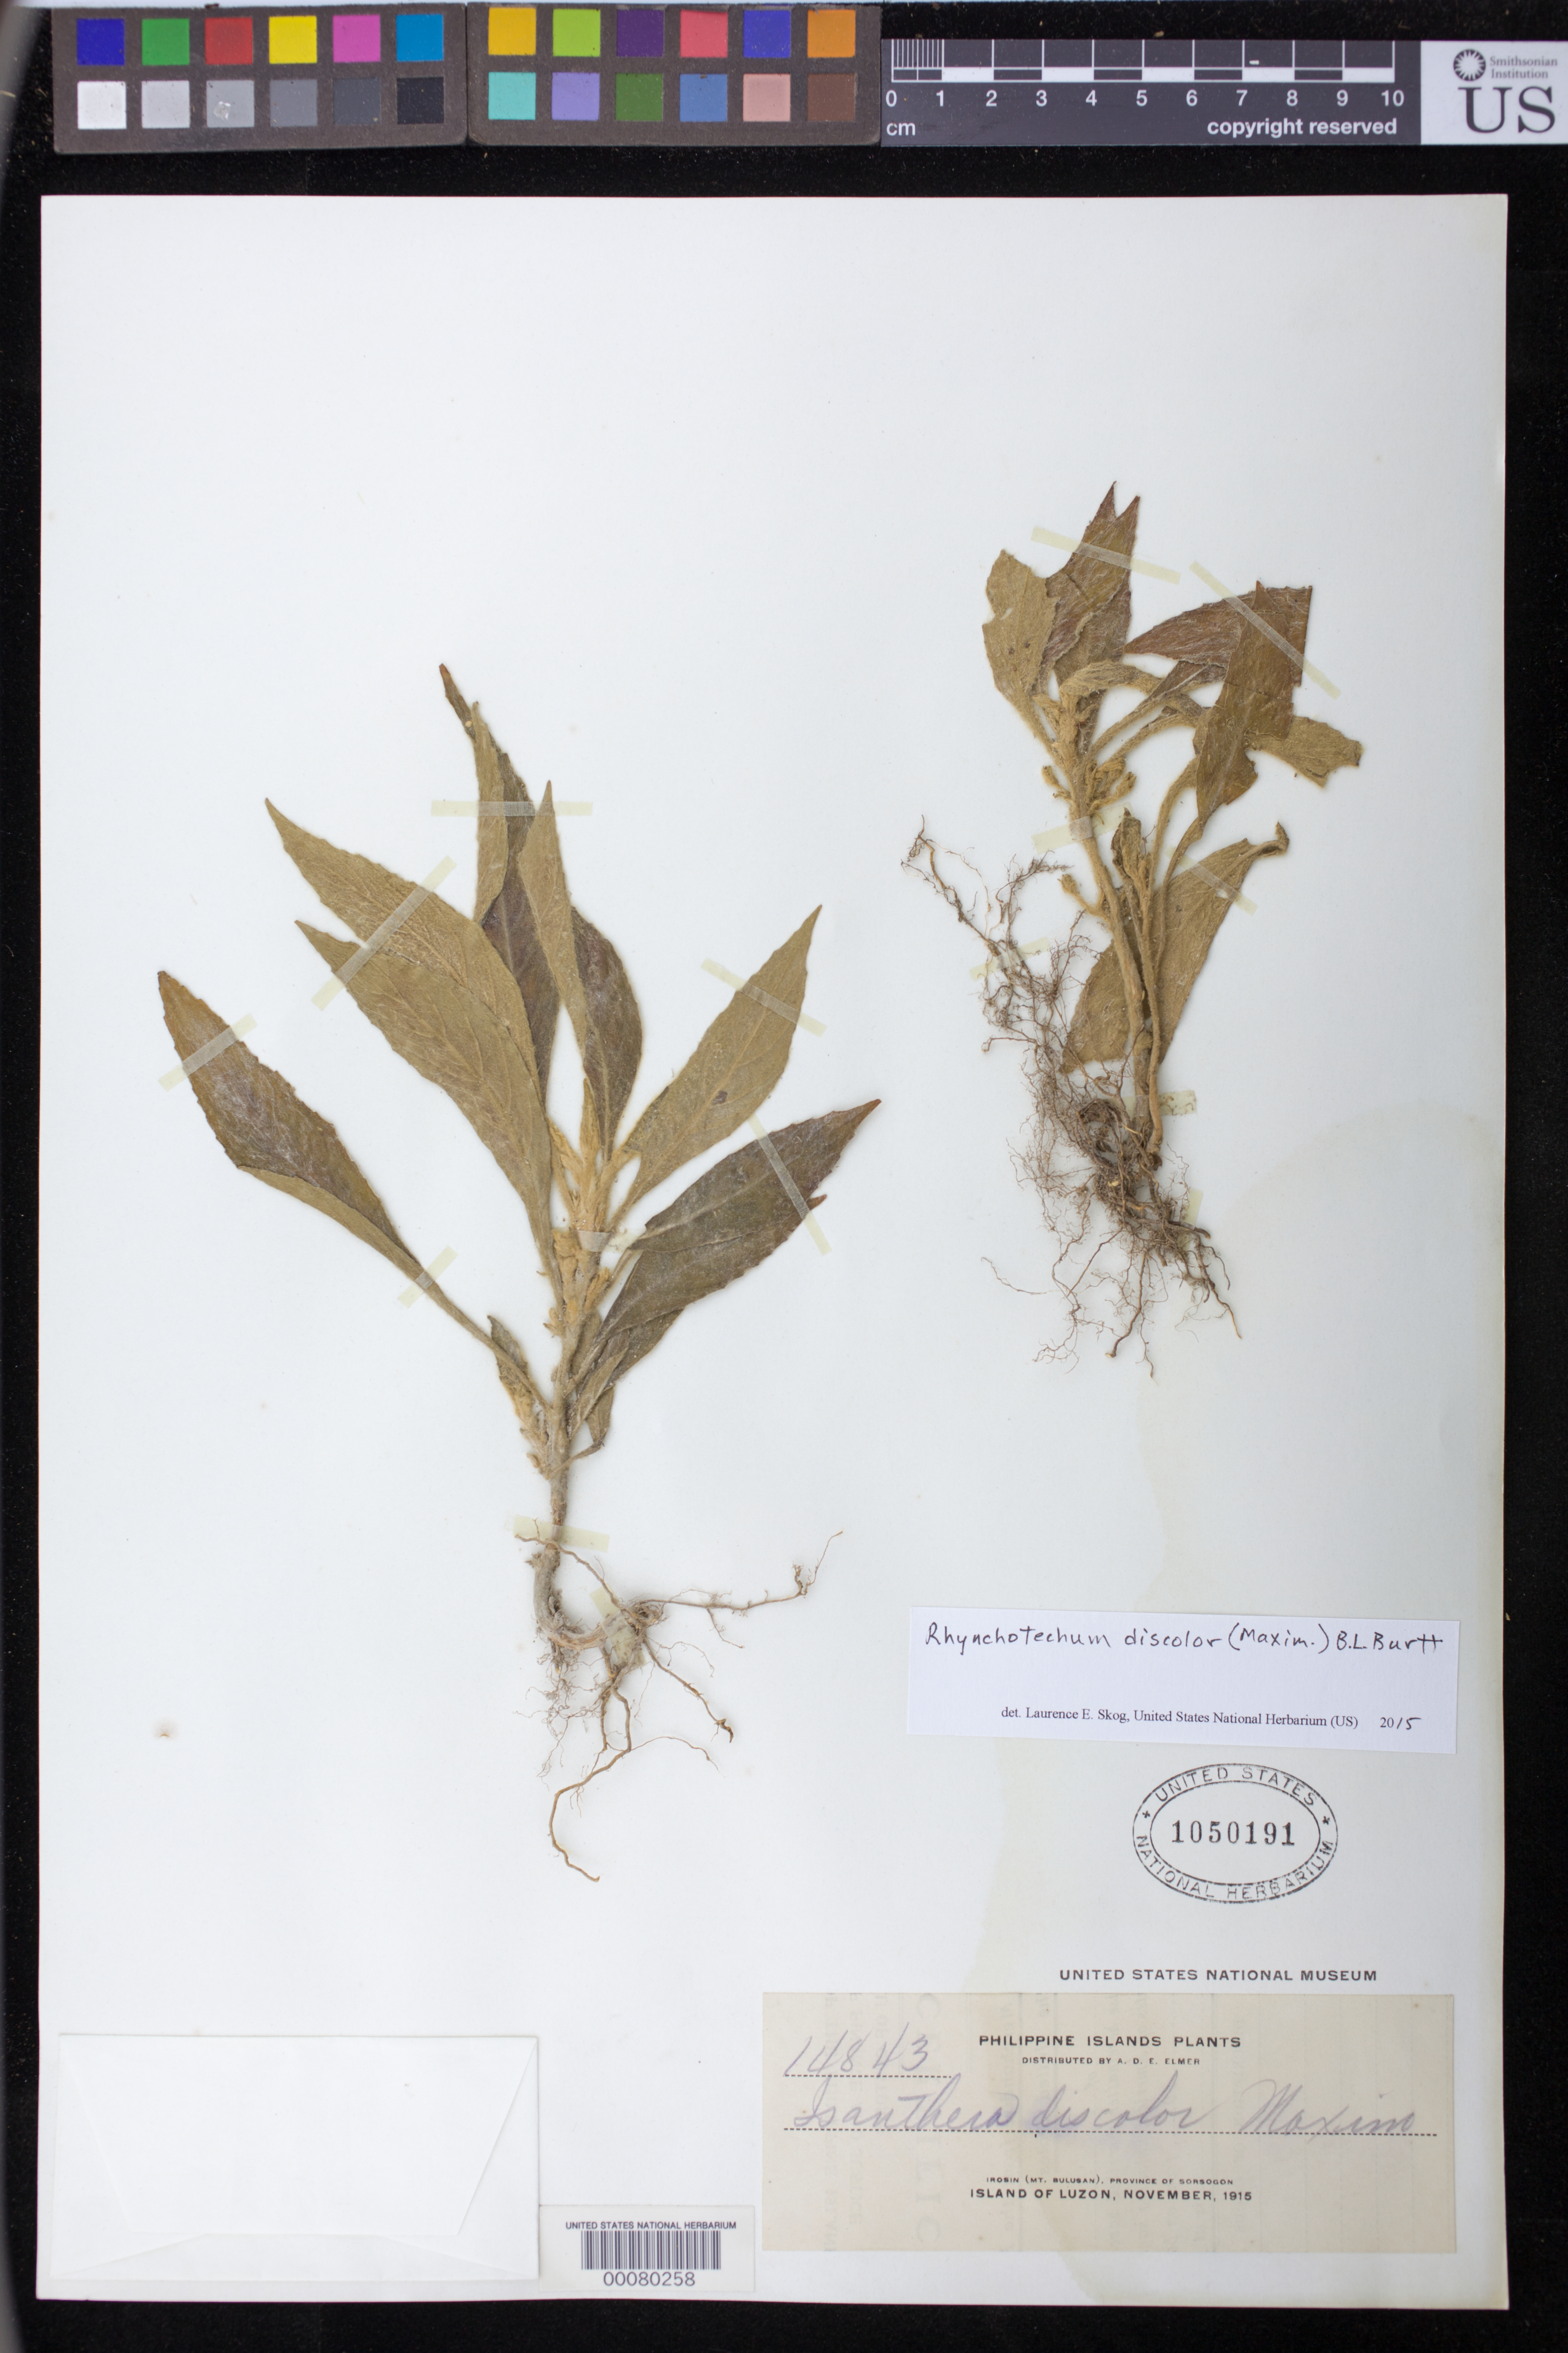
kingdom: Plantae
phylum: Tracheophyta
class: Magnoliopsida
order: Lamiales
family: Gesneriaceae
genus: Rhynchotechum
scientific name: Rhynchotechum discolor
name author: (Maxim.) B.L. Burtt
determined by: Skog, Laurence E.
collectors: A. D. E. Elmer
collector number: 14843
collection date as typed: Nov 1915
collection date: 1915-11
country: Philippines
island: Luzon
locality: Sorsogon, Irosin (mt bulusan)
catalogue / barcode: US 1050191